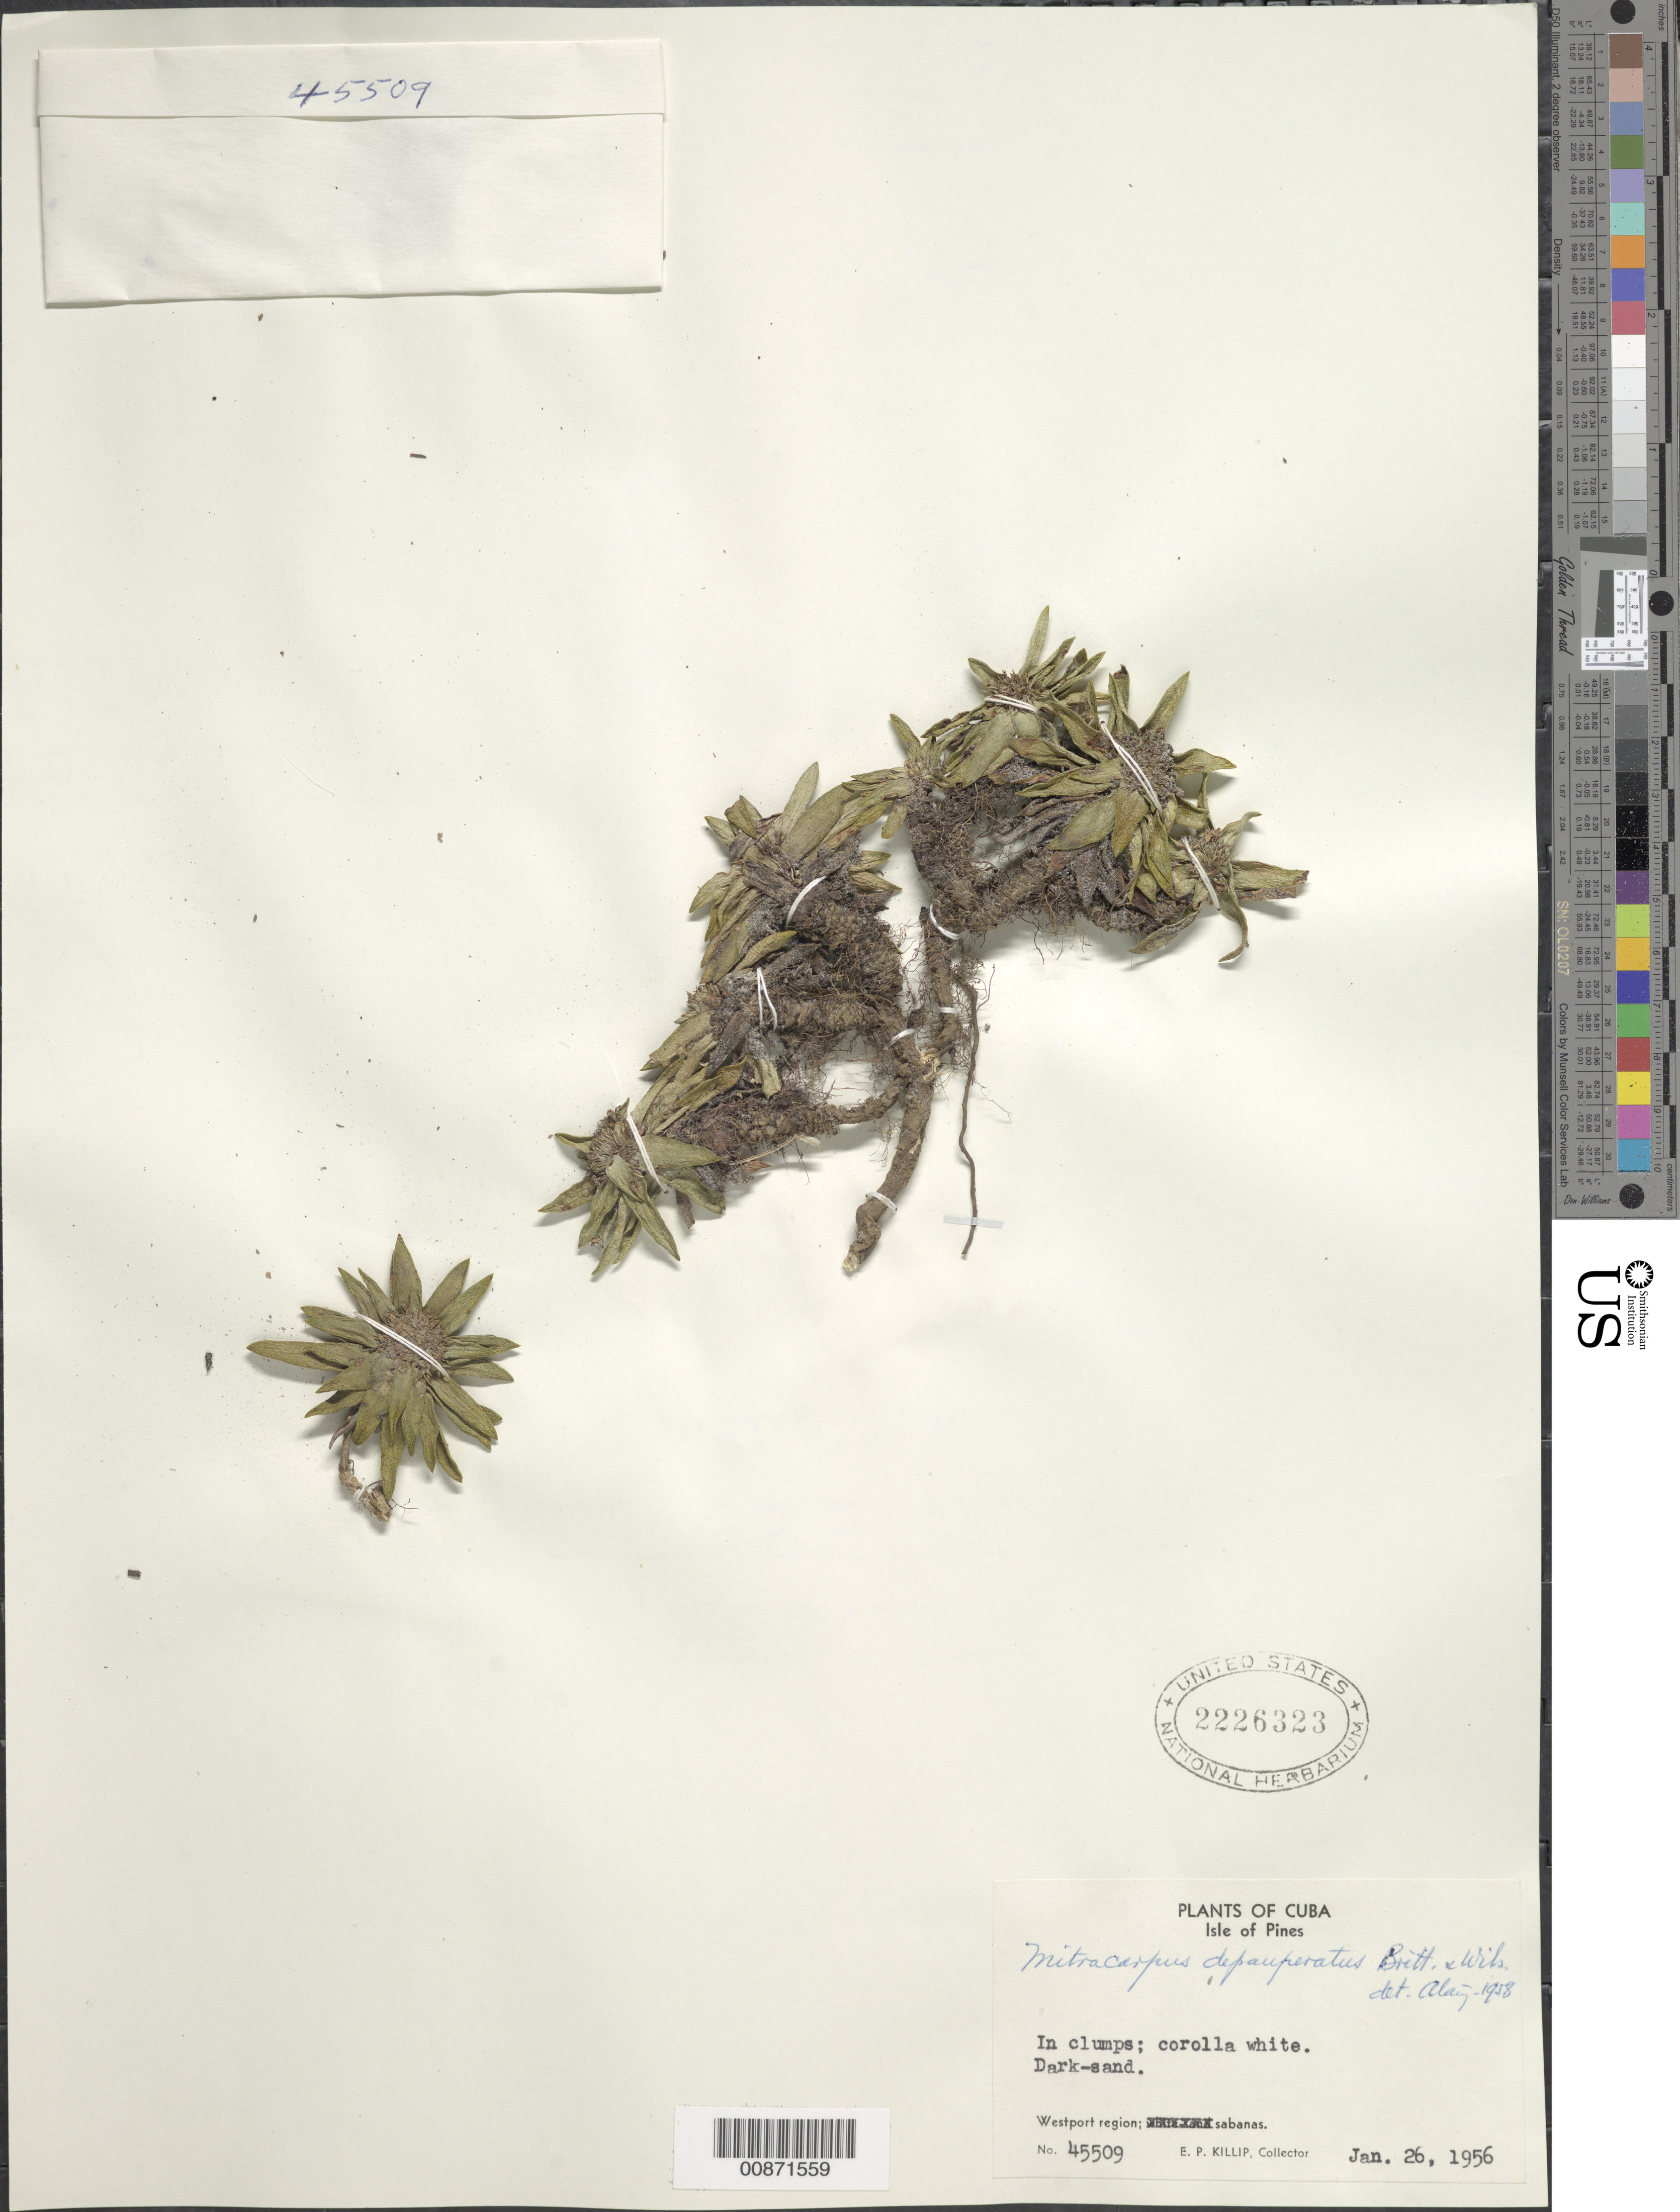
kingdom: Plantae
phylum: Tracheophyta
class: Magnoliopsida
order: Gentianales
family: Rubiaceae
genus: Mitracarpus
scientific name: Mitracarpus depauperatus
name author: Britton & P. Wilson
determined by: Liogier, Alain H.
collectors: E. P. Killip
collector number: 45509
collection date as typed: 26 Jan 1956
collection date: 1956-01-26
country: Cuba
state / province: Isla de La Juventud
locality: Westport region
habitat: Dark-sand sabanas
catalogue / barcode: US 2226323